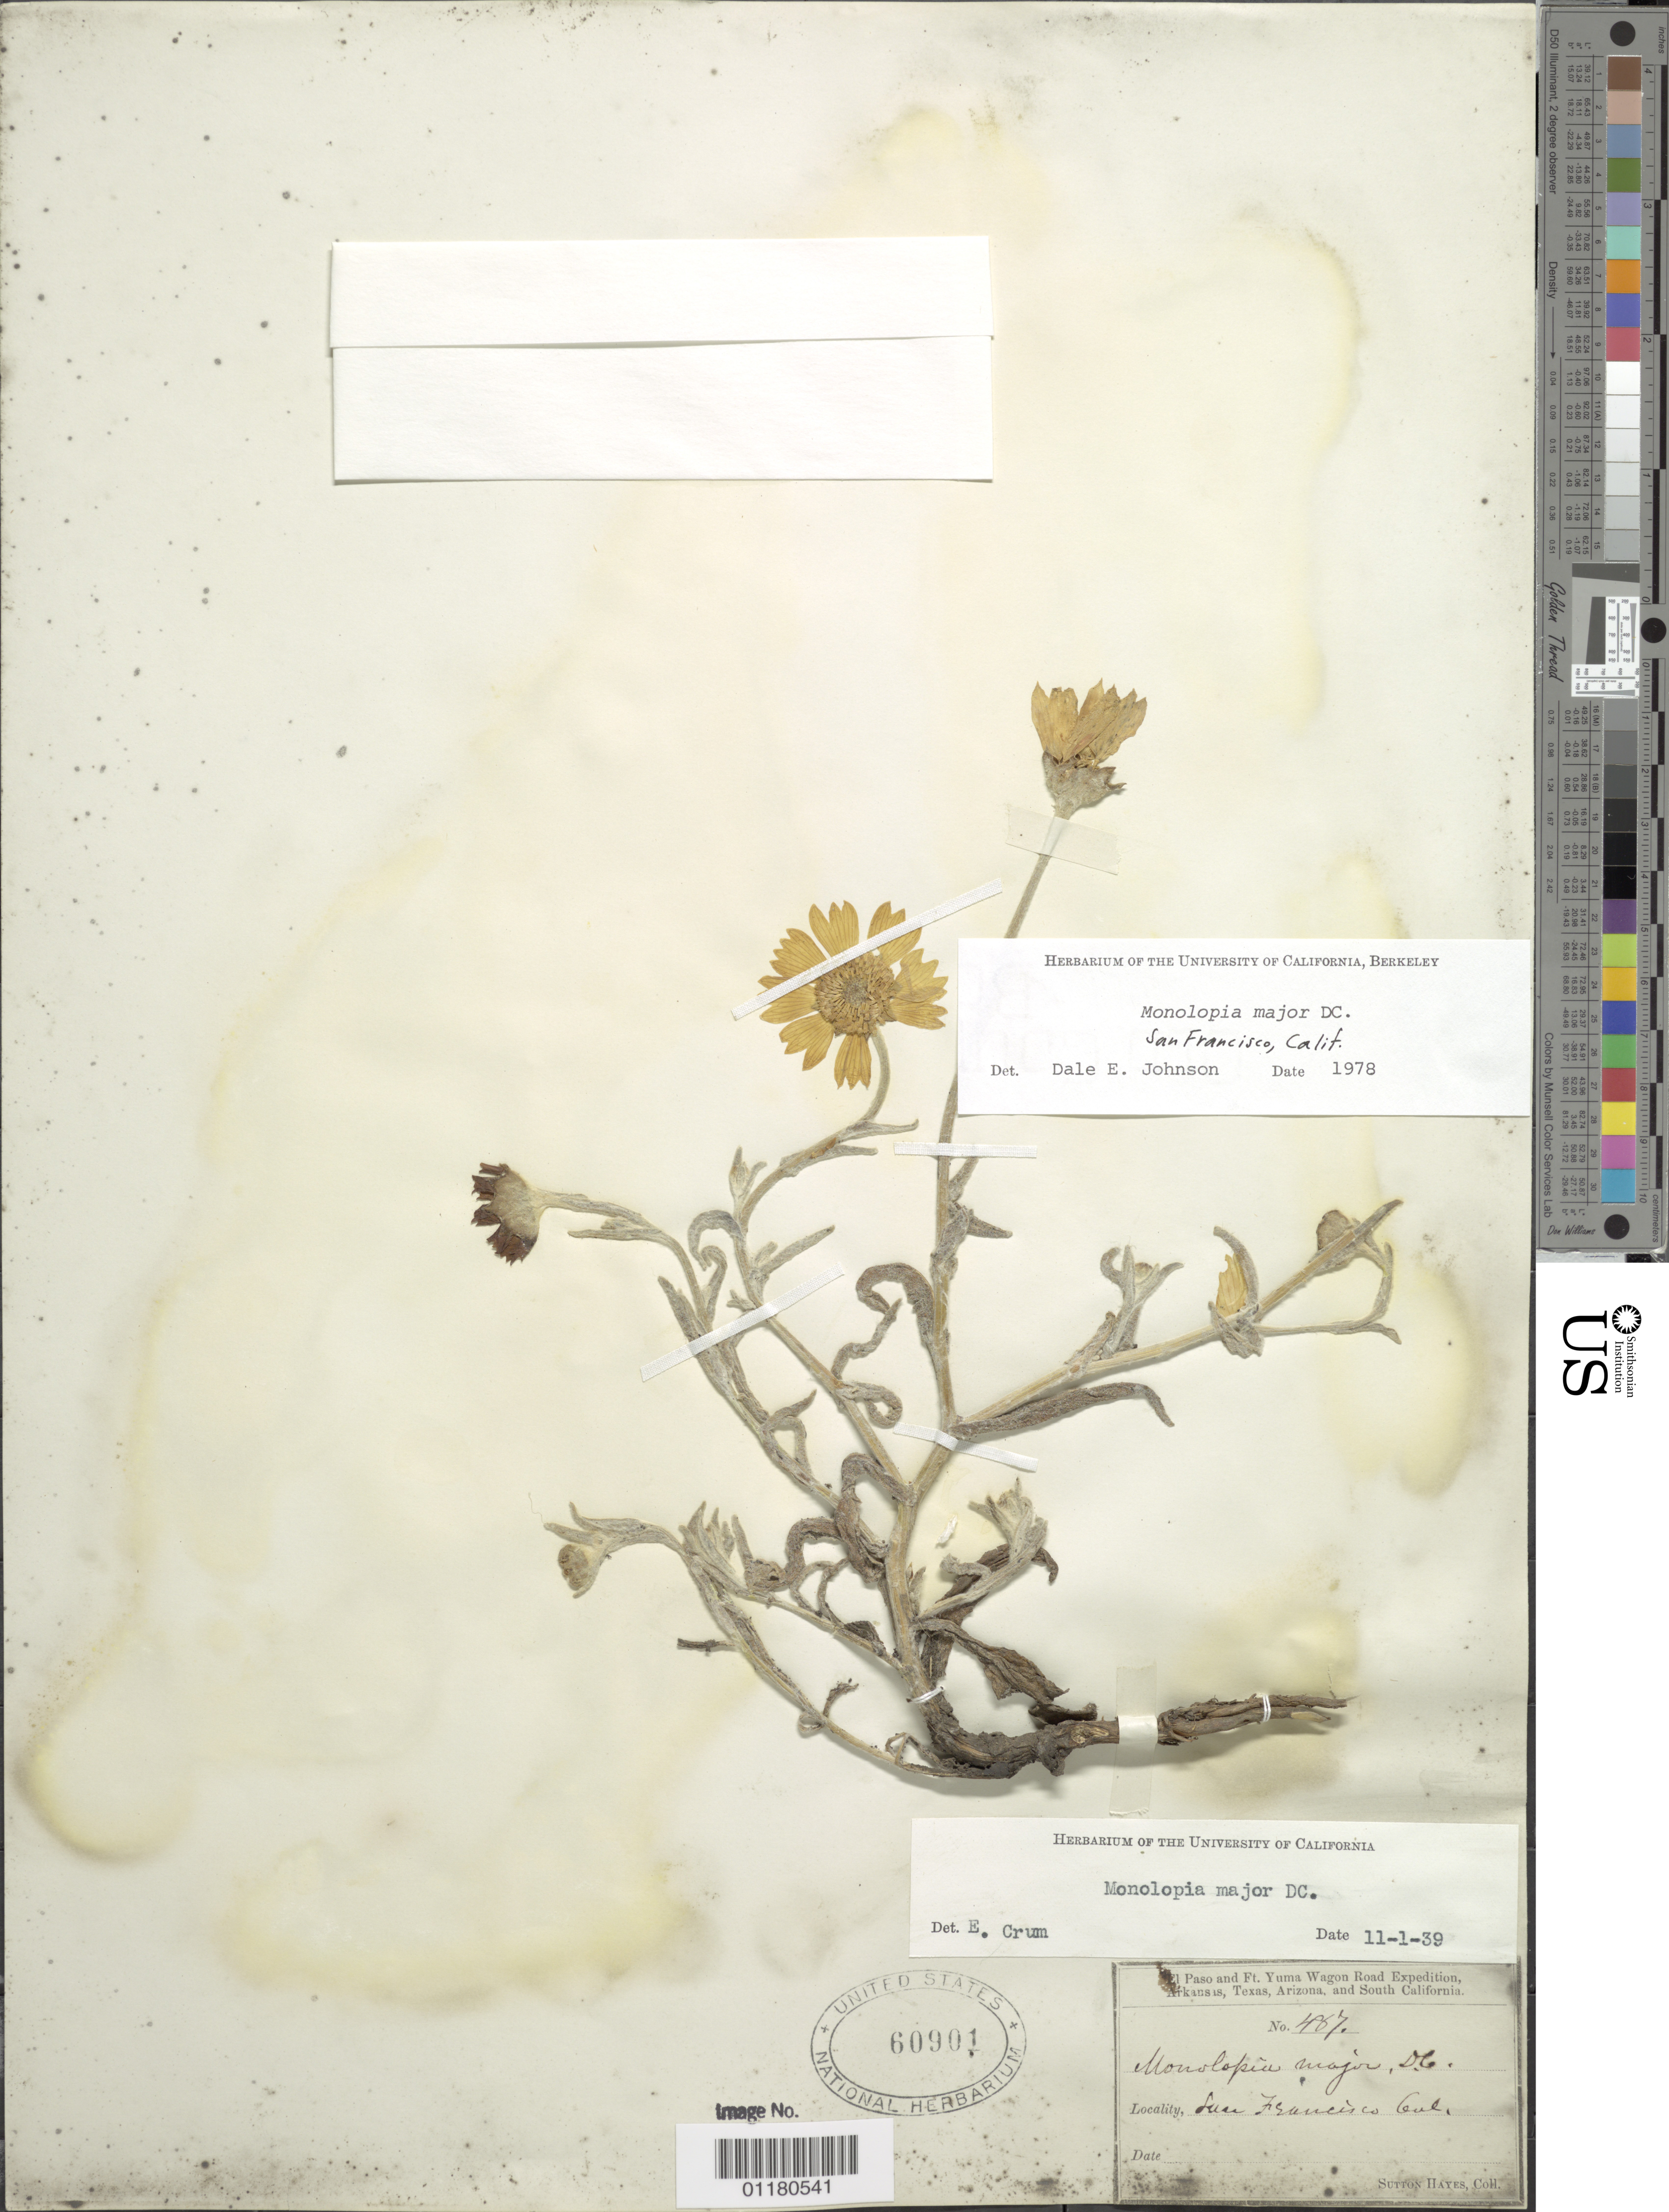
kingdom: Plantae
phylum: Tracheophyta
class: Magnoliopsida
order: Asterales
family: Asteraceae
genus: Monolopia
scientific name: Monolopia major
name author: DC.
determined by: Johnson, D. E.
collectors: S. Hayes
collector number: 487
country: United States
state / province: California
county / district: San Francisco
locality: near San Francisco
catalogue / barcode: US 60901